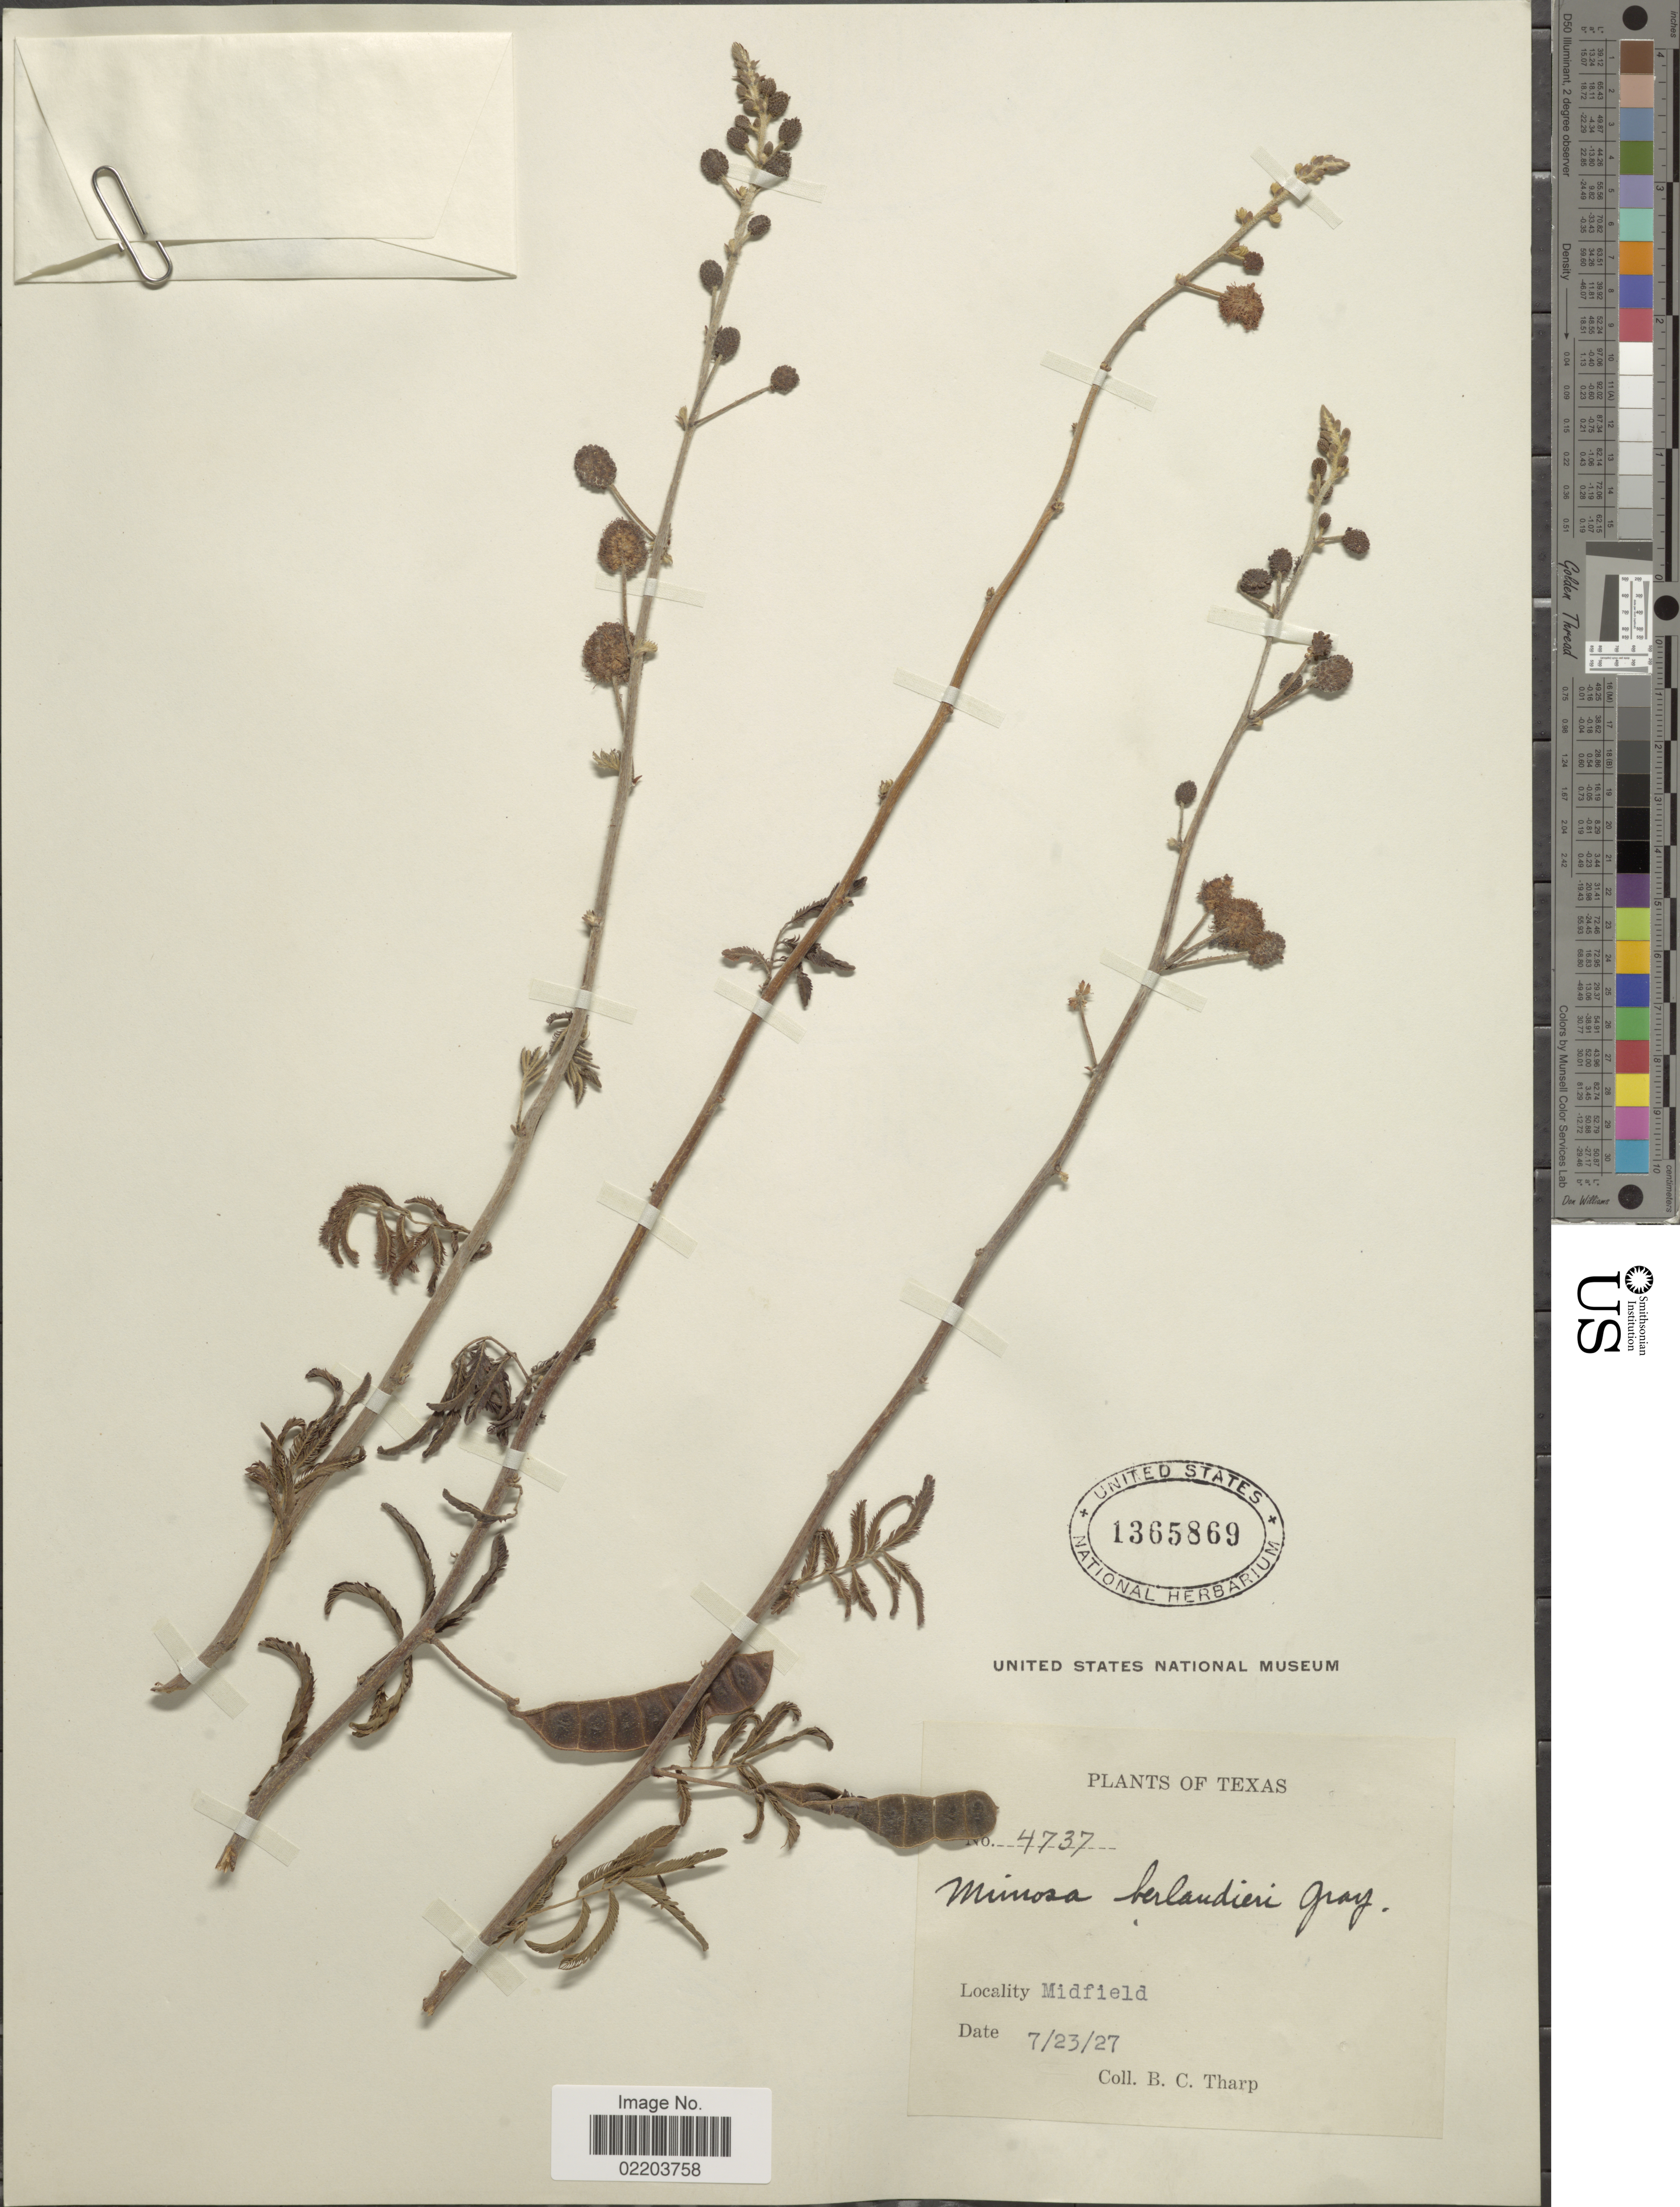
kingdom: Plantae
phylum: Tracheophyta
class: Magnoliopsida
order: Fabales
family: Fabaceae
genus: Mimosa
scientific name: Mimosa pigra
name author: L.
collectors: B. C. Tharp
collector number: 4737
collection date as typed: Transcribed d/m/y: 23/7/27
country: United States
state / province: Texas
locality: Midfield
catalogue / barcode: US 1365869